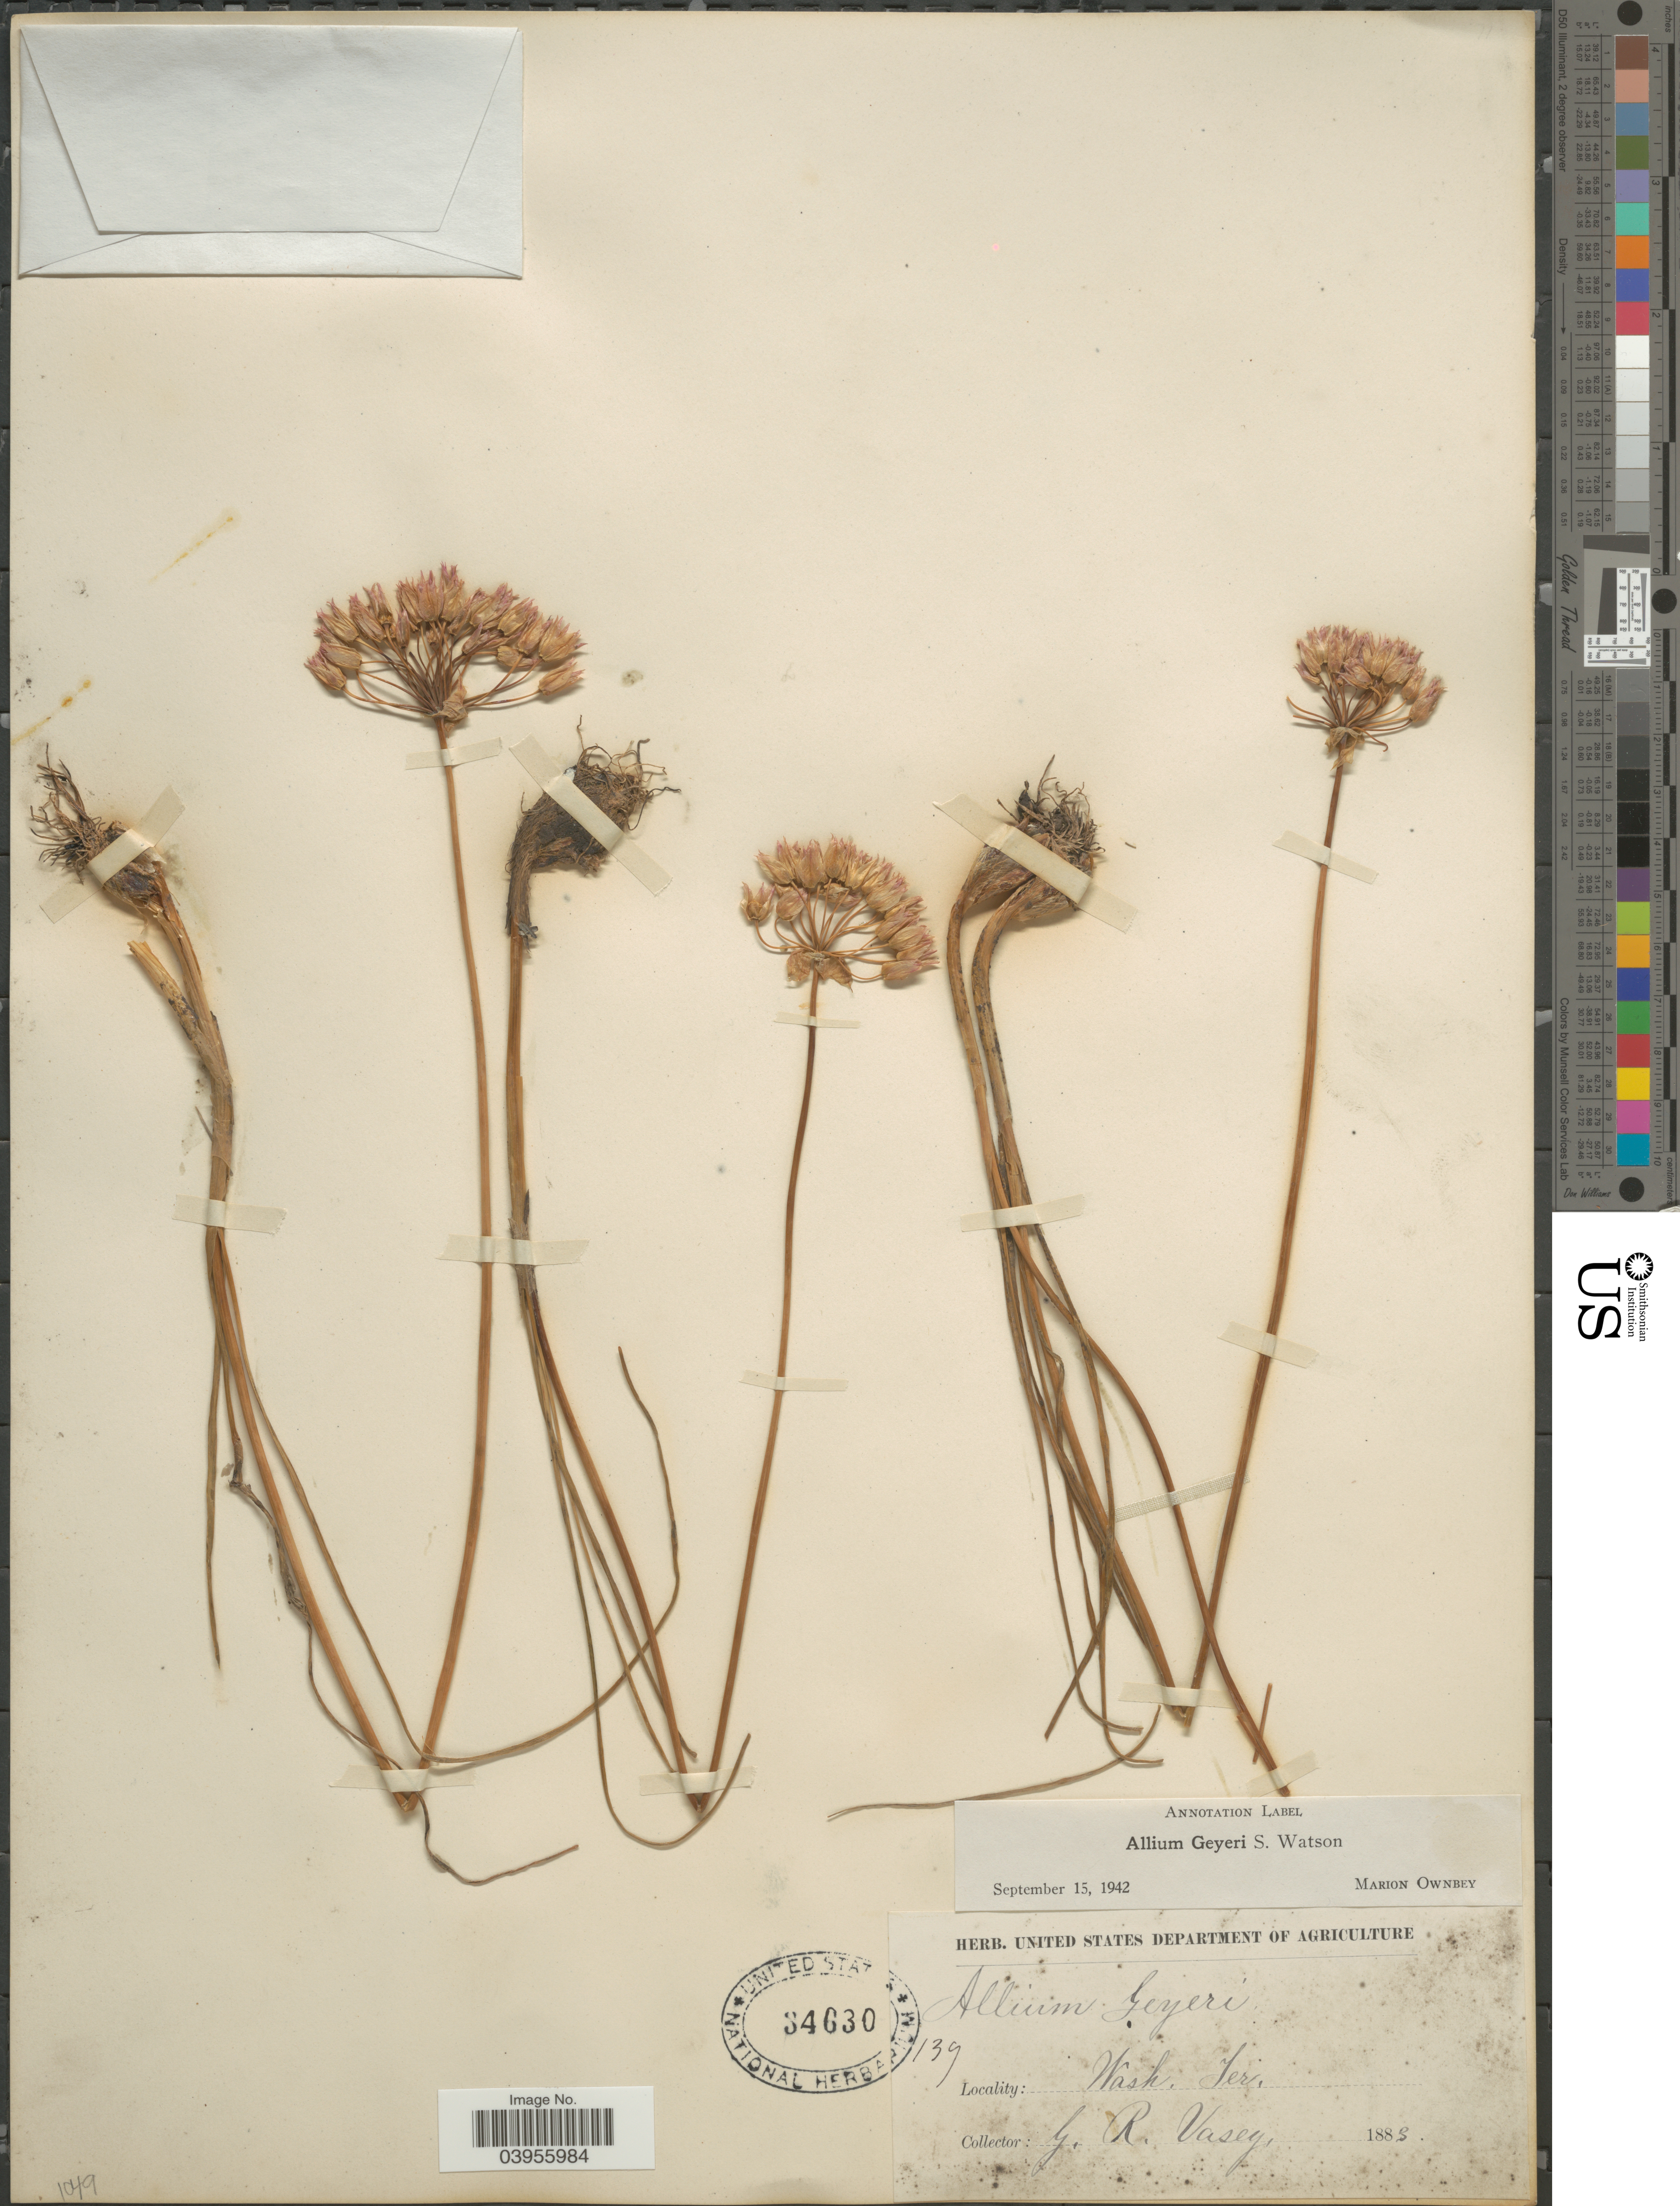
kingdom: Plantae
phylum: Tracheophyta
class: Liliopsida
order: Asparagales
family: Amaryllidaceae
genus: Allium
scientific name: Allium geyeri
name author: S. Watson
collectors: G. R. Vasey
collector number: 139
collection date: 1883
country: United States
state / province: Washington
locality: Wash. Ter.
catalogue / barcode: US 34630